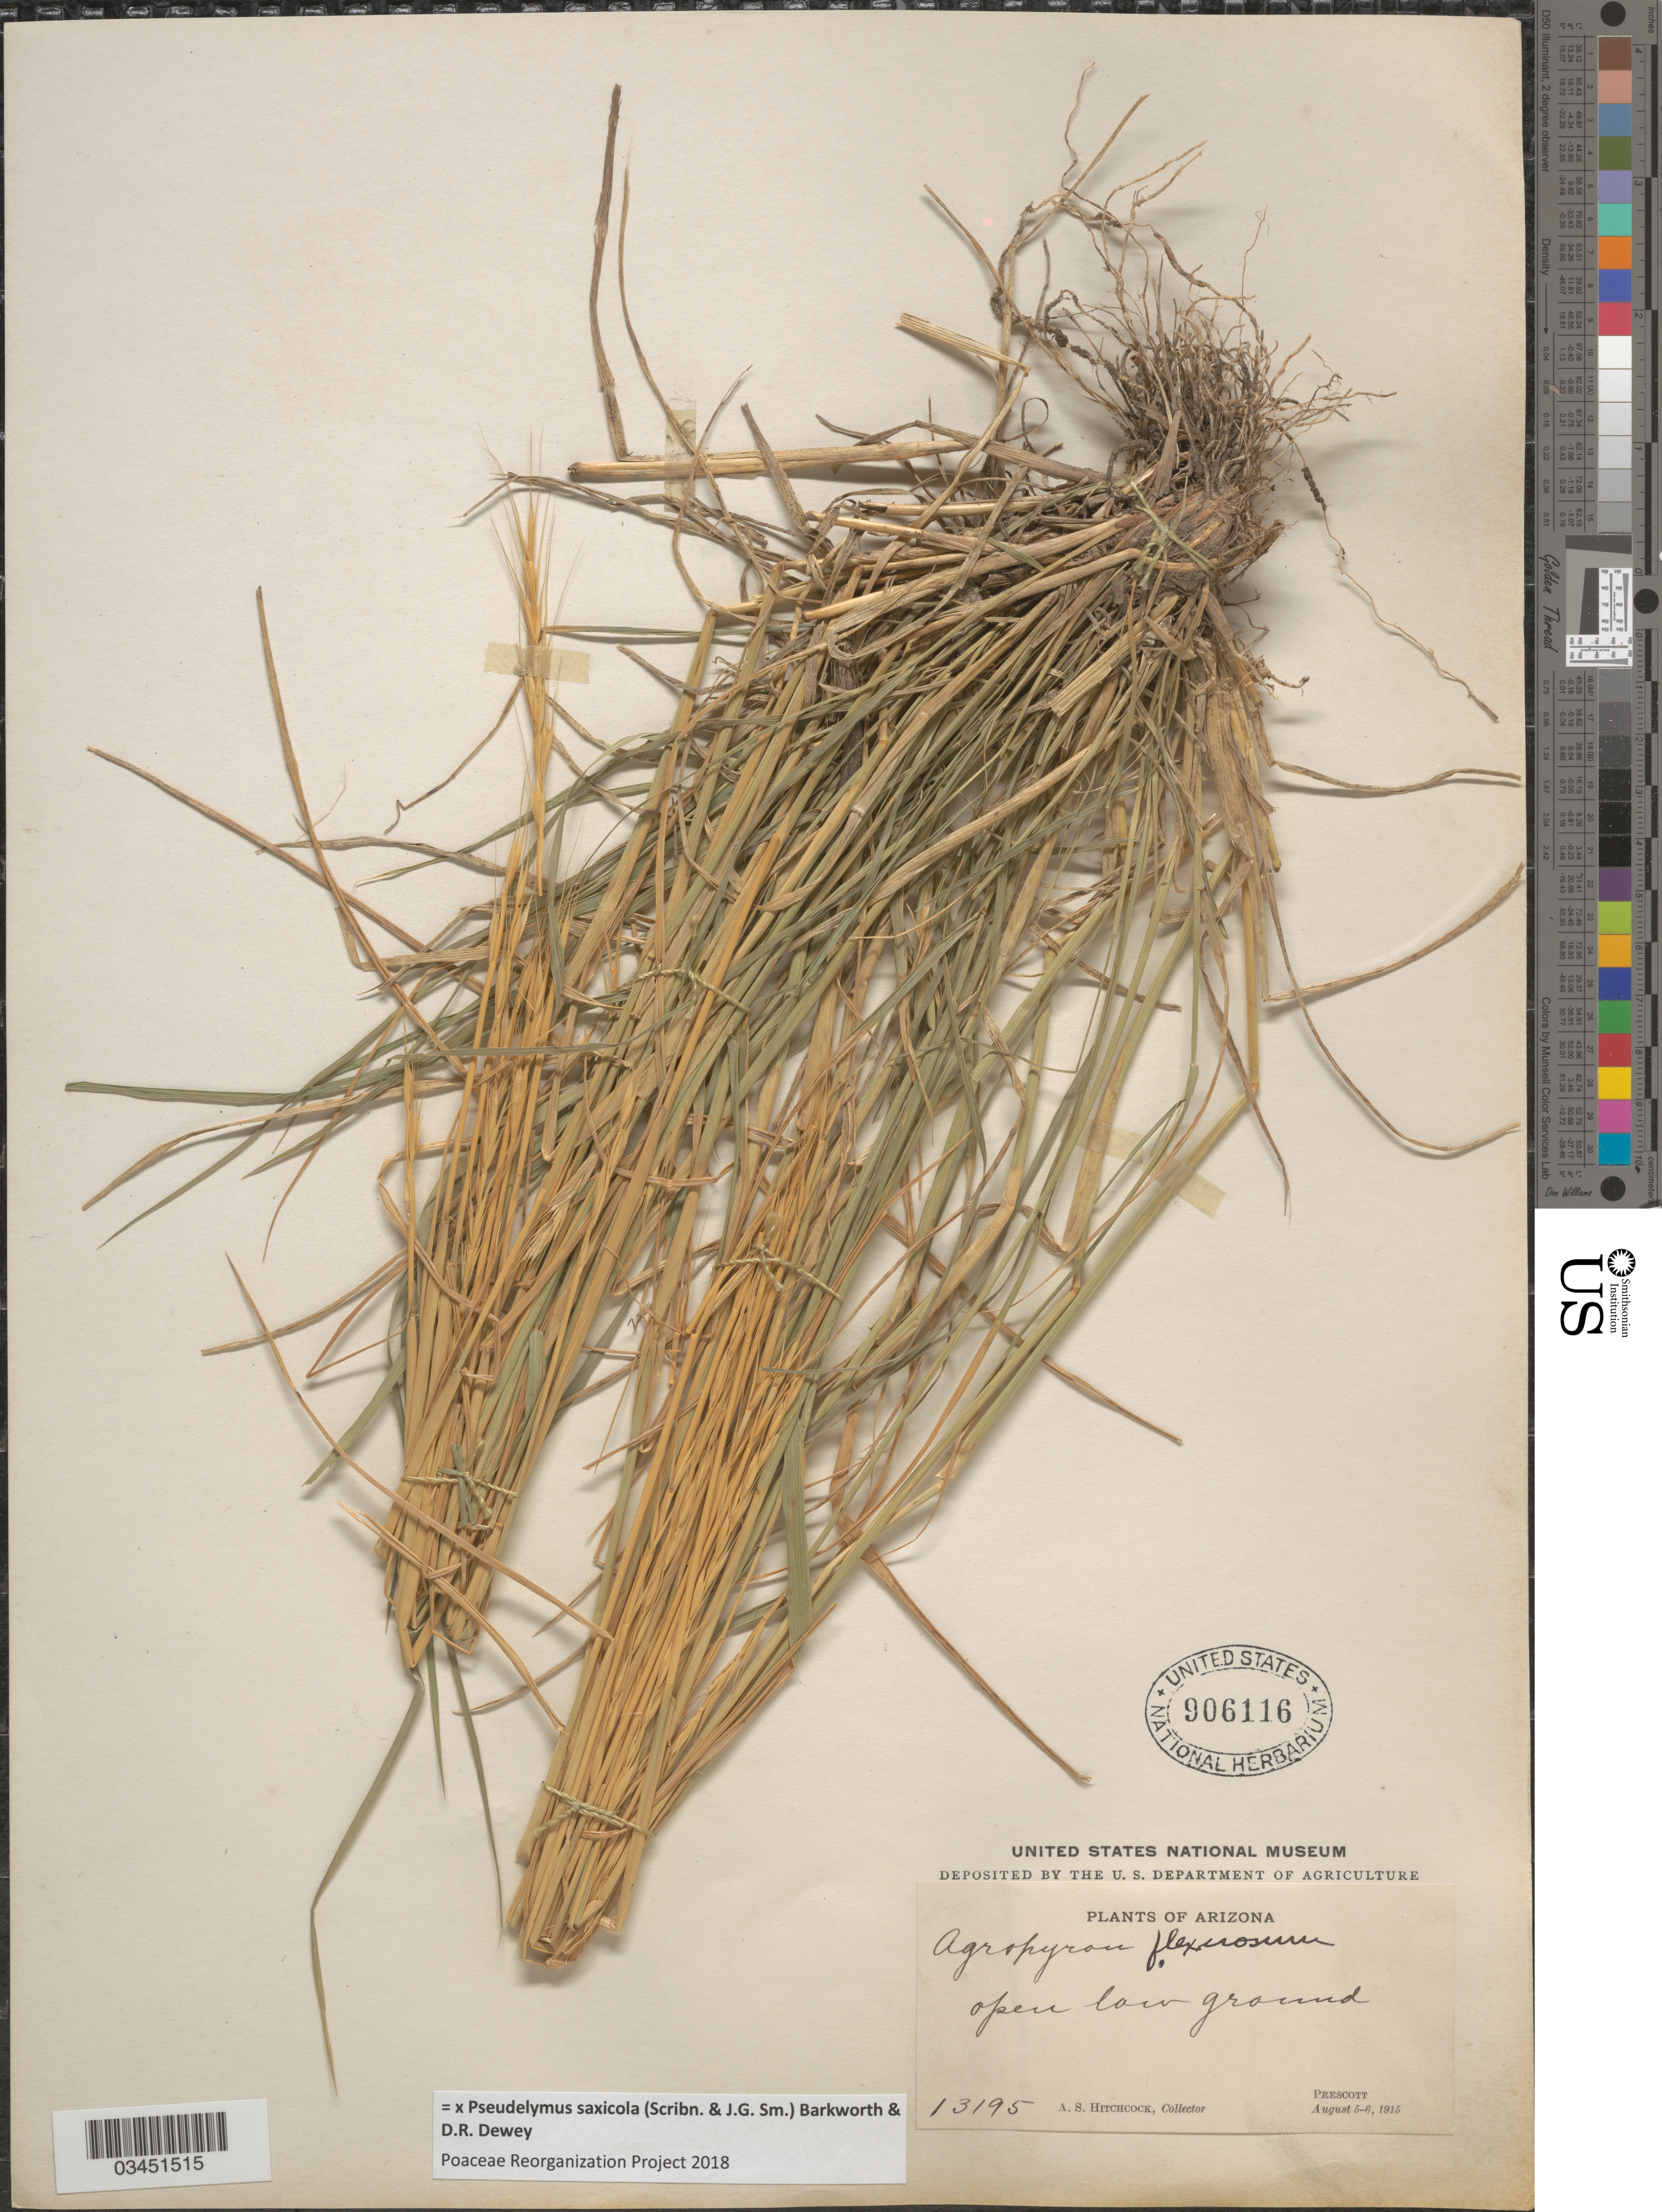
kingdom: Plantae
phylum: Tracheophyta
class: Liliopsida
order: Poales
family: Poaceae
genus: Pseudelymus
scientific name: x Pseudelymus saxicola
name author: (Scribn. & J.G. Sm.) Barkworth & Dewey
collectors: A. S. Hitchcock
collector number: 13195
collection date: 1915-08-05/1915-08-06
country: United States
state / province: Arizona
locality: Prescott.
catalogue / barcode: US 906116